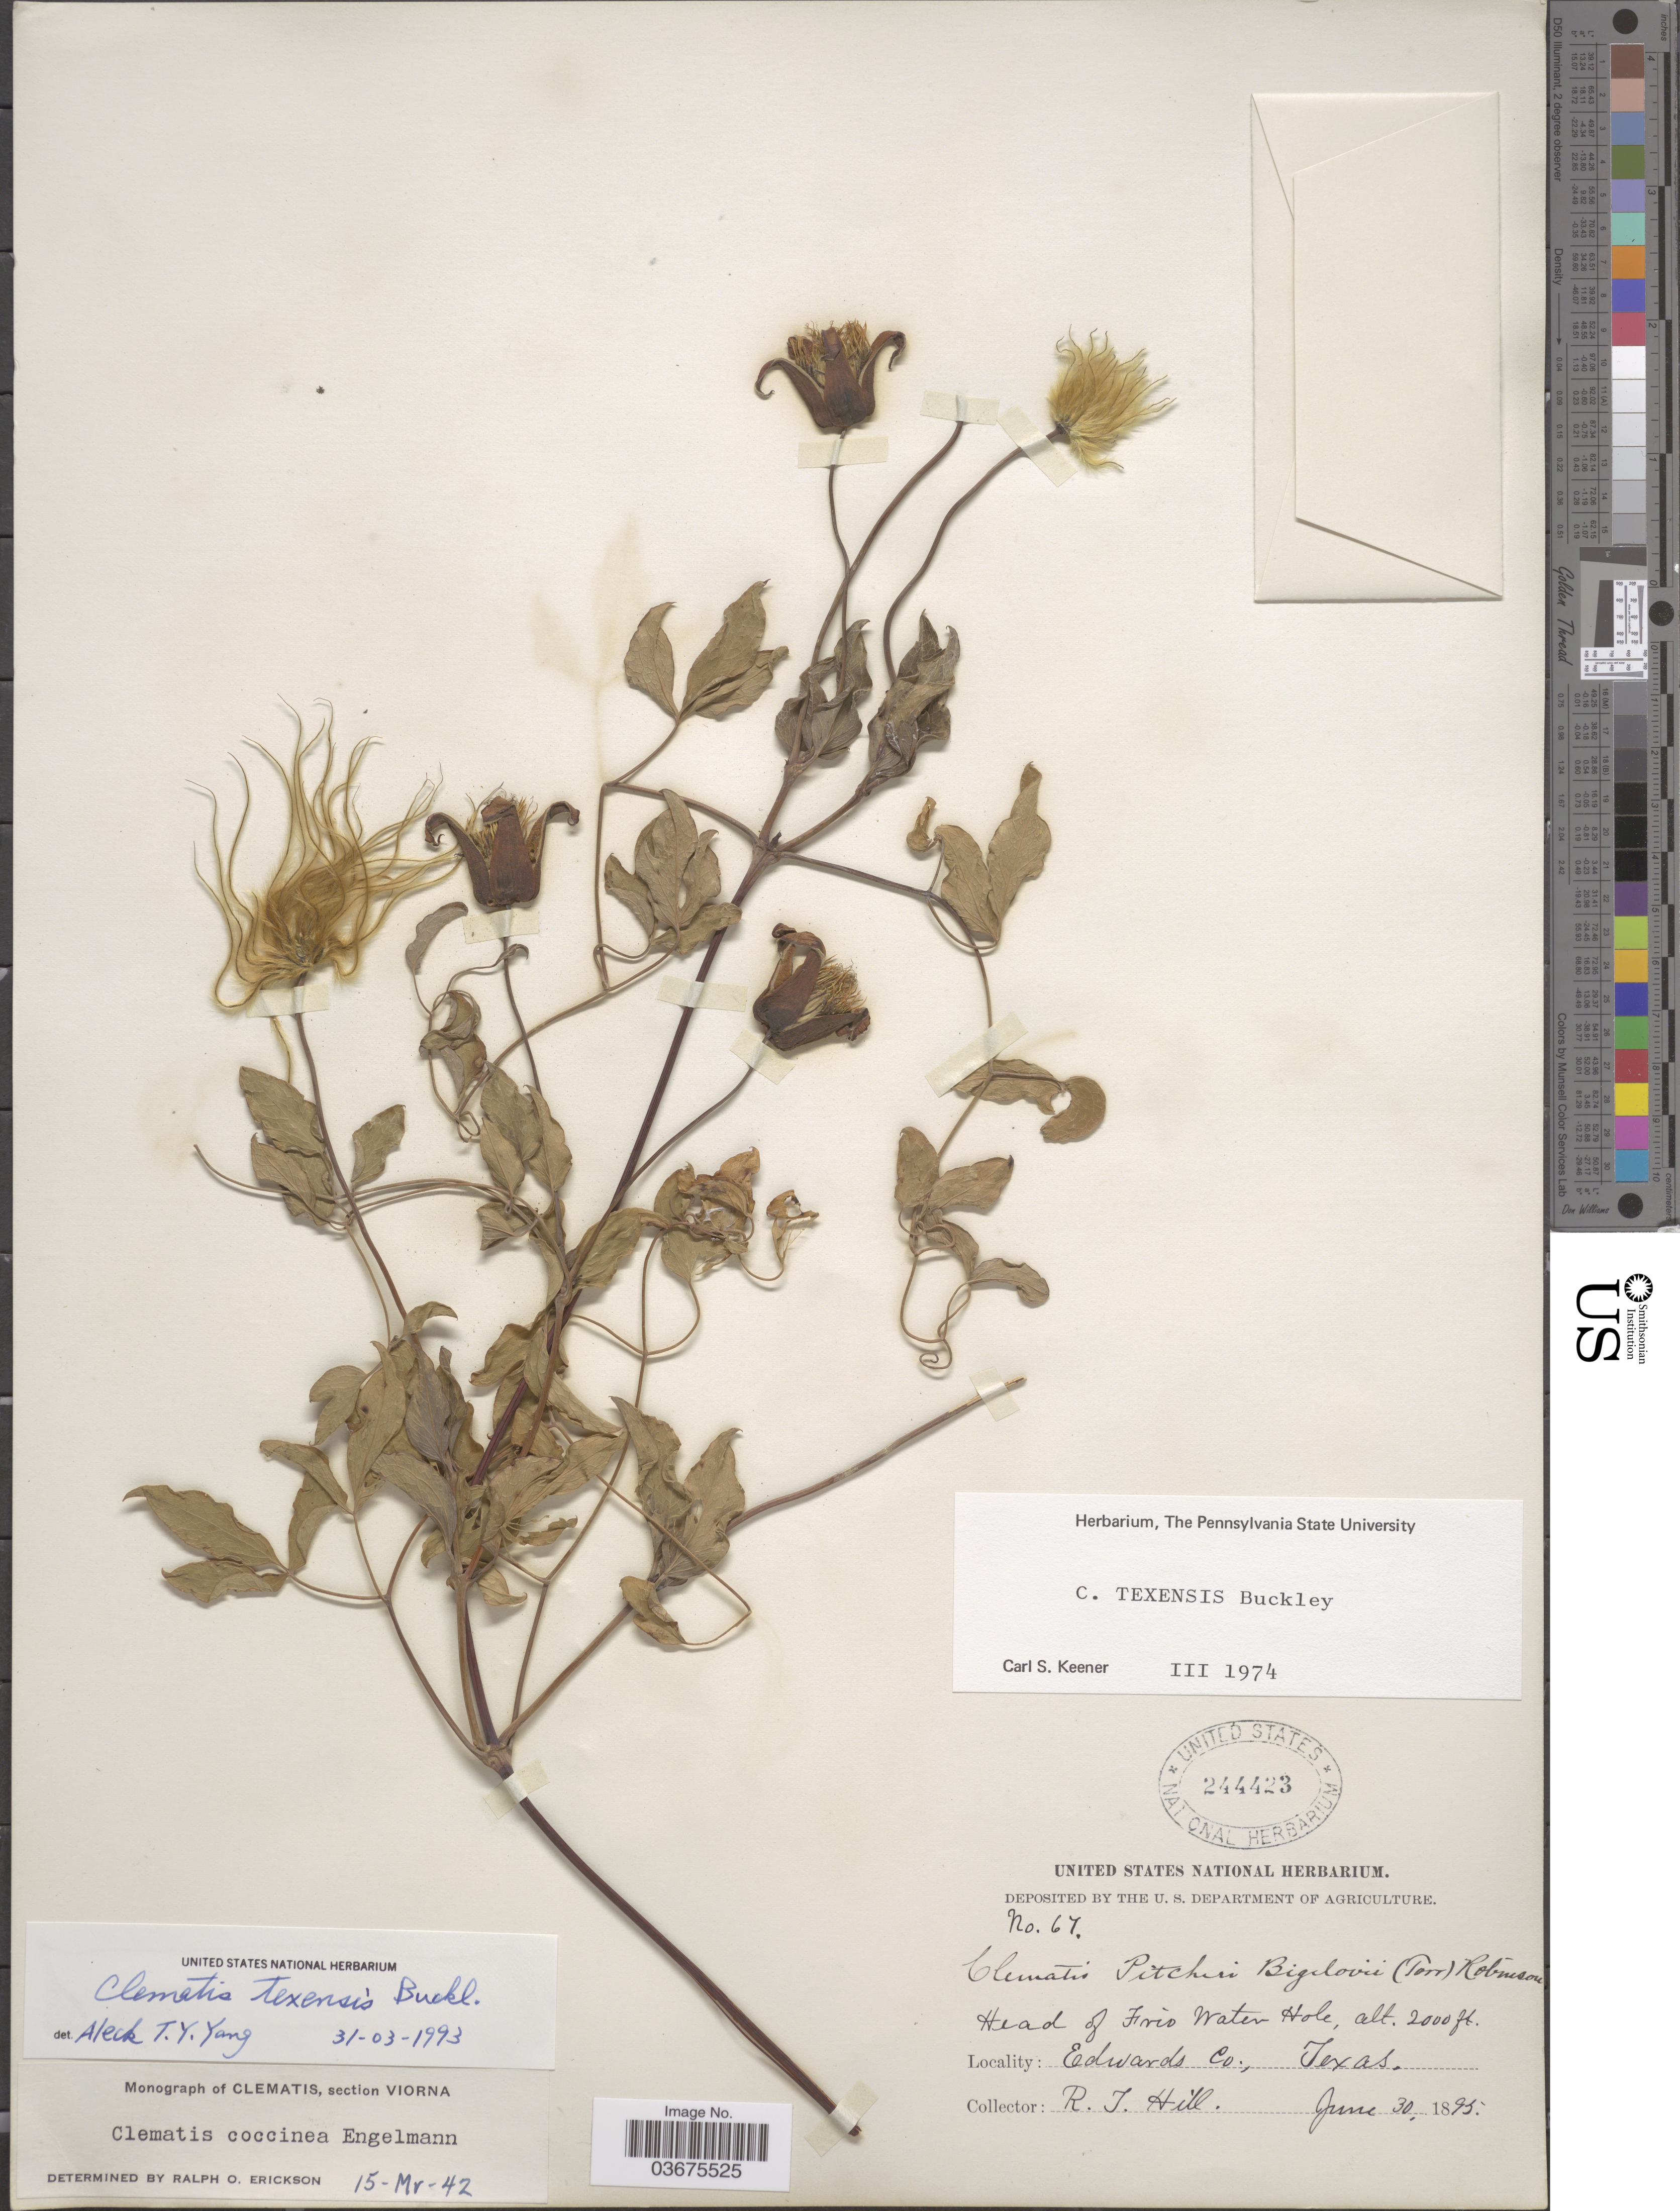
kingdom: Plantae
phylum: Tracheophyta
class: Magnoliopsida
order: Ranunculales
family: Ranunculaceae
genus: Clematis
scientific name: Clematis texensis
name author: Buckley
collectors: R. Hill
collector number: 67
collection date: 1895-06-30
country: United States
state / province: Texas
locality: Head of Frio Water Hole. Edwards Co.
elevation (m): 610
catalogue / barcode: US 244423